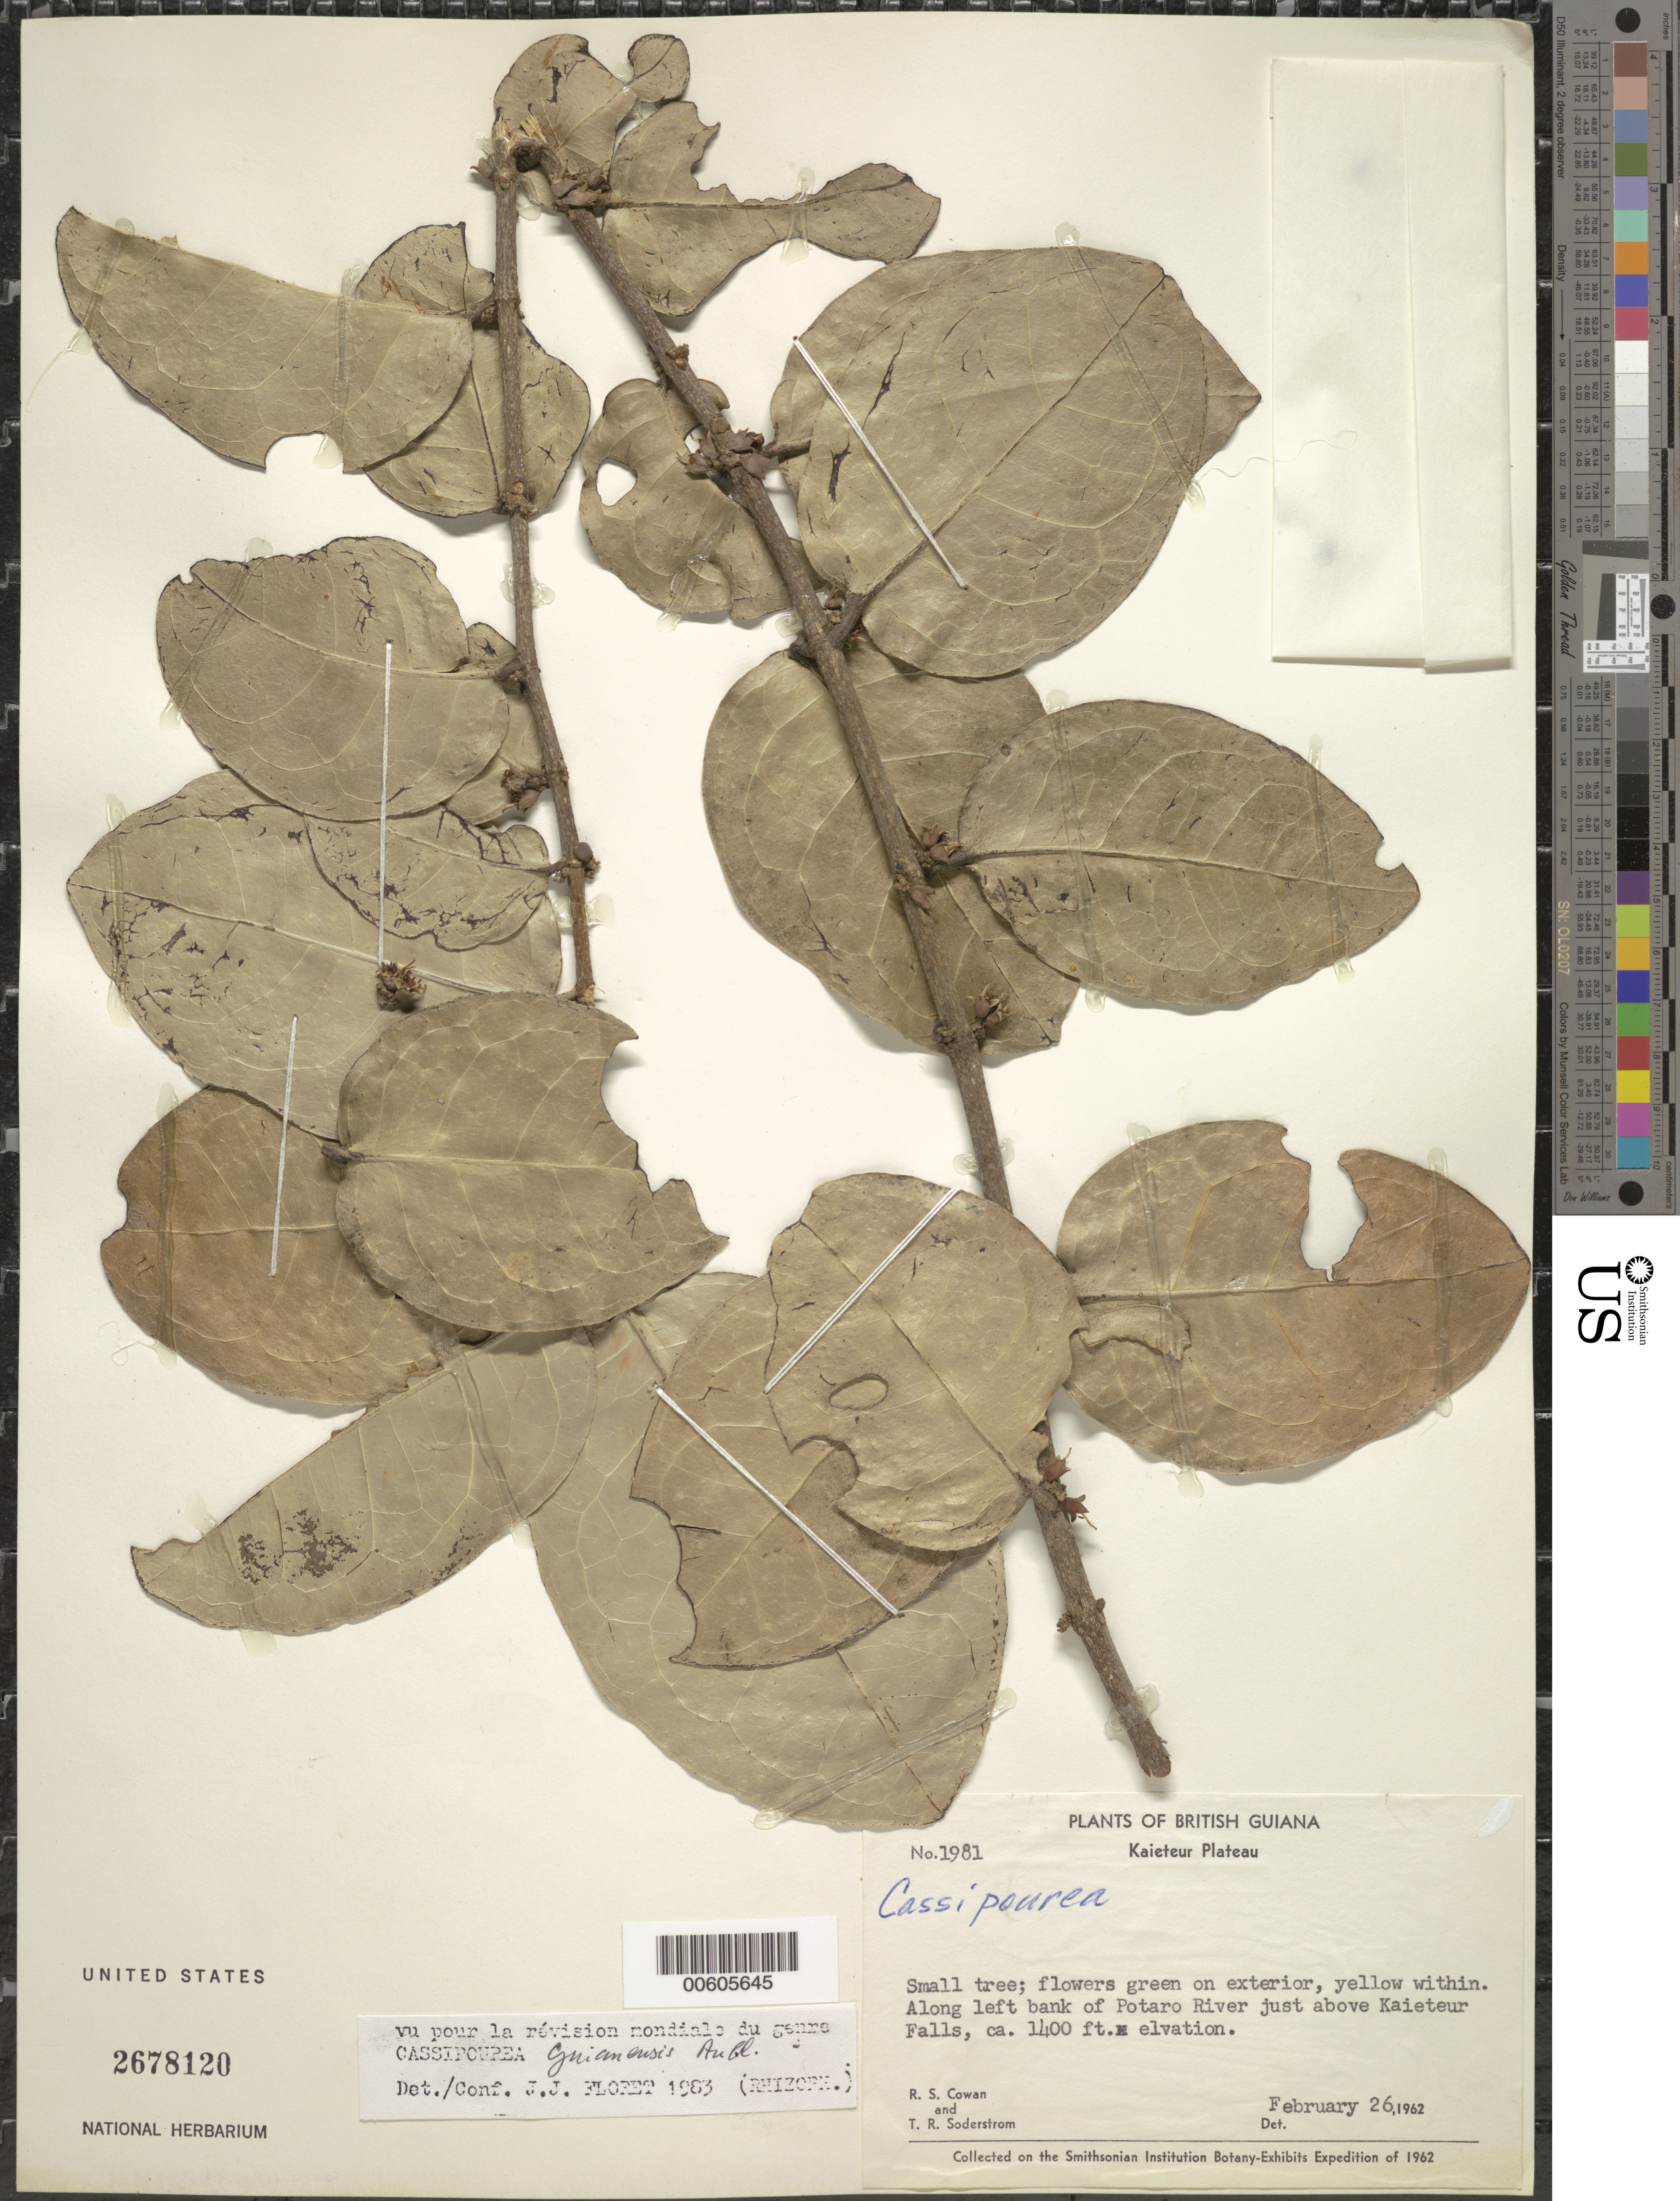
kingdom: Plantae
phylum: Tracheophyta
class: Magnoliopsida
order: Malpighiales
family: Rhizophoraceae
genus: Cassipourea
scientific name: Cassipourea guianensis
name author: Aubl.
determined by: Prance, G. T.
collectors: R. S. Cowan & T. R. Soderstrom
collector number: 1981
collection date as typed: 26-Feb-62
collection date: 1962-02-26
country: Guyana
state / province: Potaro-Siparuni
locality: Kaieteur Plateau, left bank of Potaro R., just above Kaieteur Falls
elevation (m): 427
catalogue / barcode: US 2678120